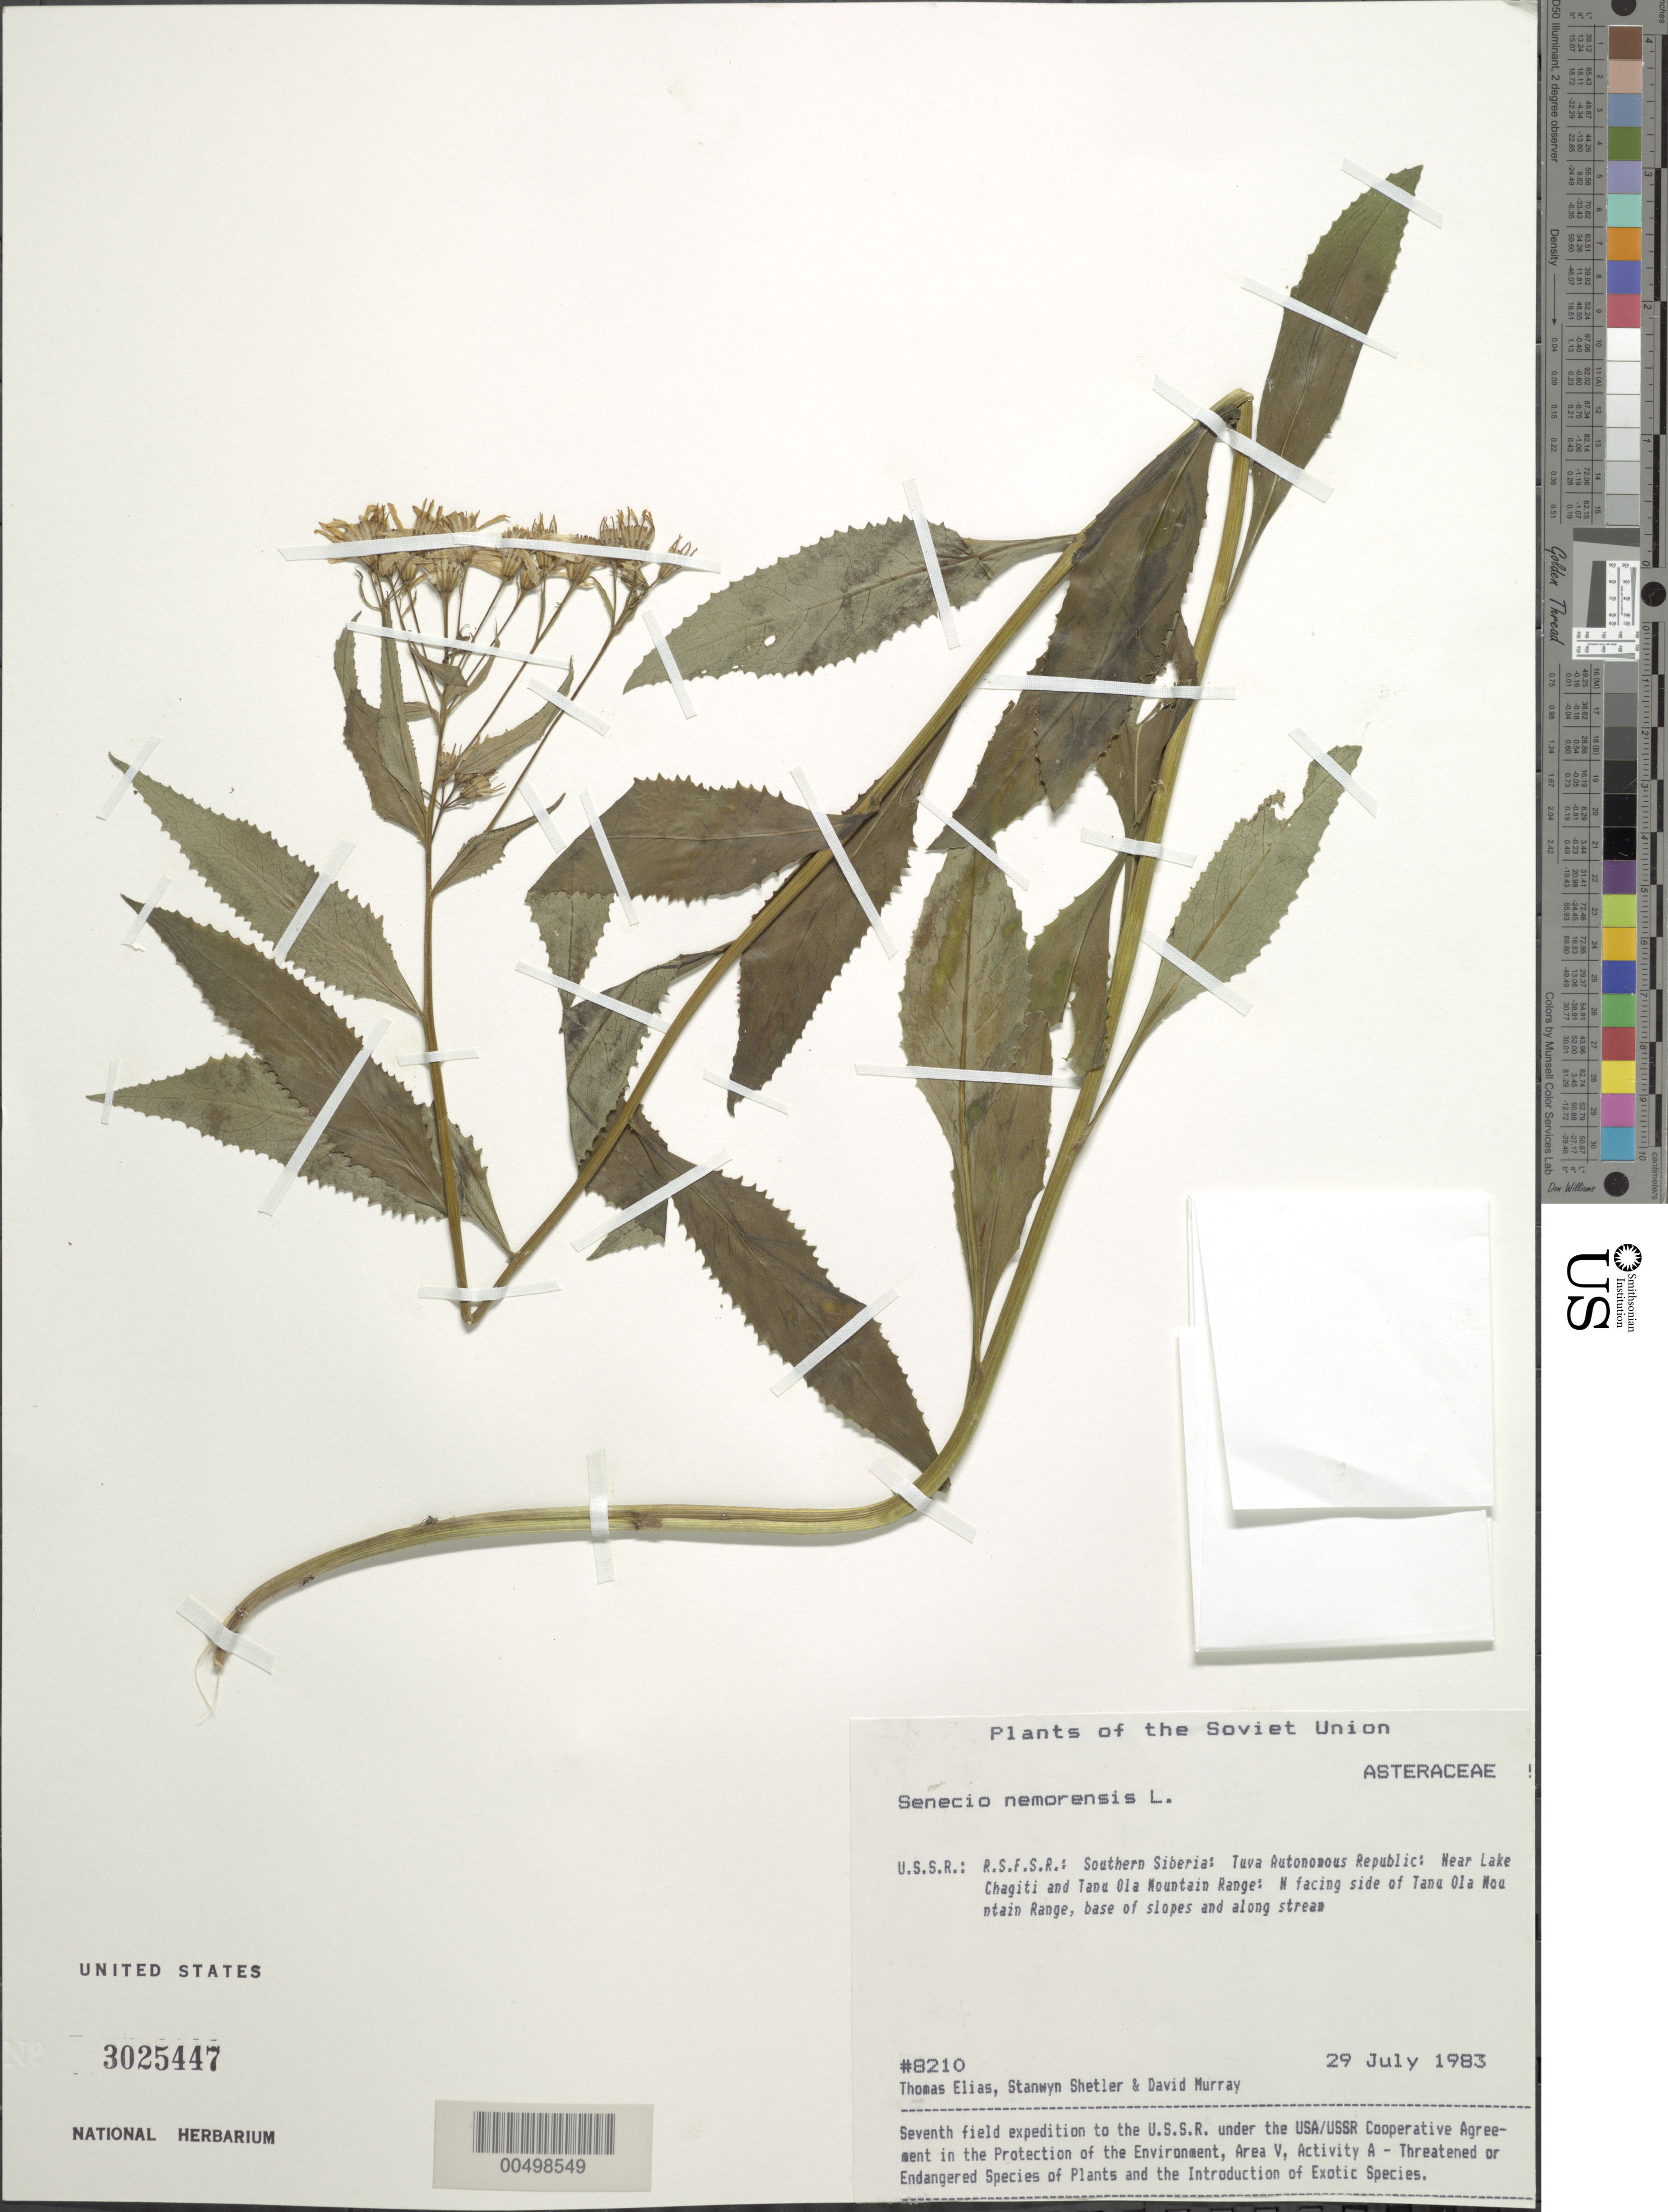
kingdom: Plantae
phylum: Tracheophyta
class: Magnoliopsida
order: Asterales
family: Asteraceae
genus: Senecio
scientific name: Senecio nemorensis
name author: L.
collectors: T. Elias, S. Shetler & D. F. Murray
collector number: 8210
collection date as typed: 29 Jul 1983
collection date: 1983-07-29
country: Russian Federation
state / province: Tuva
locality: Near Lake Chagitai and N-facing side of Tannu-Ola Mountain Range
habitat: base of slopes and along stream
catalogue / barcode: US 3025447